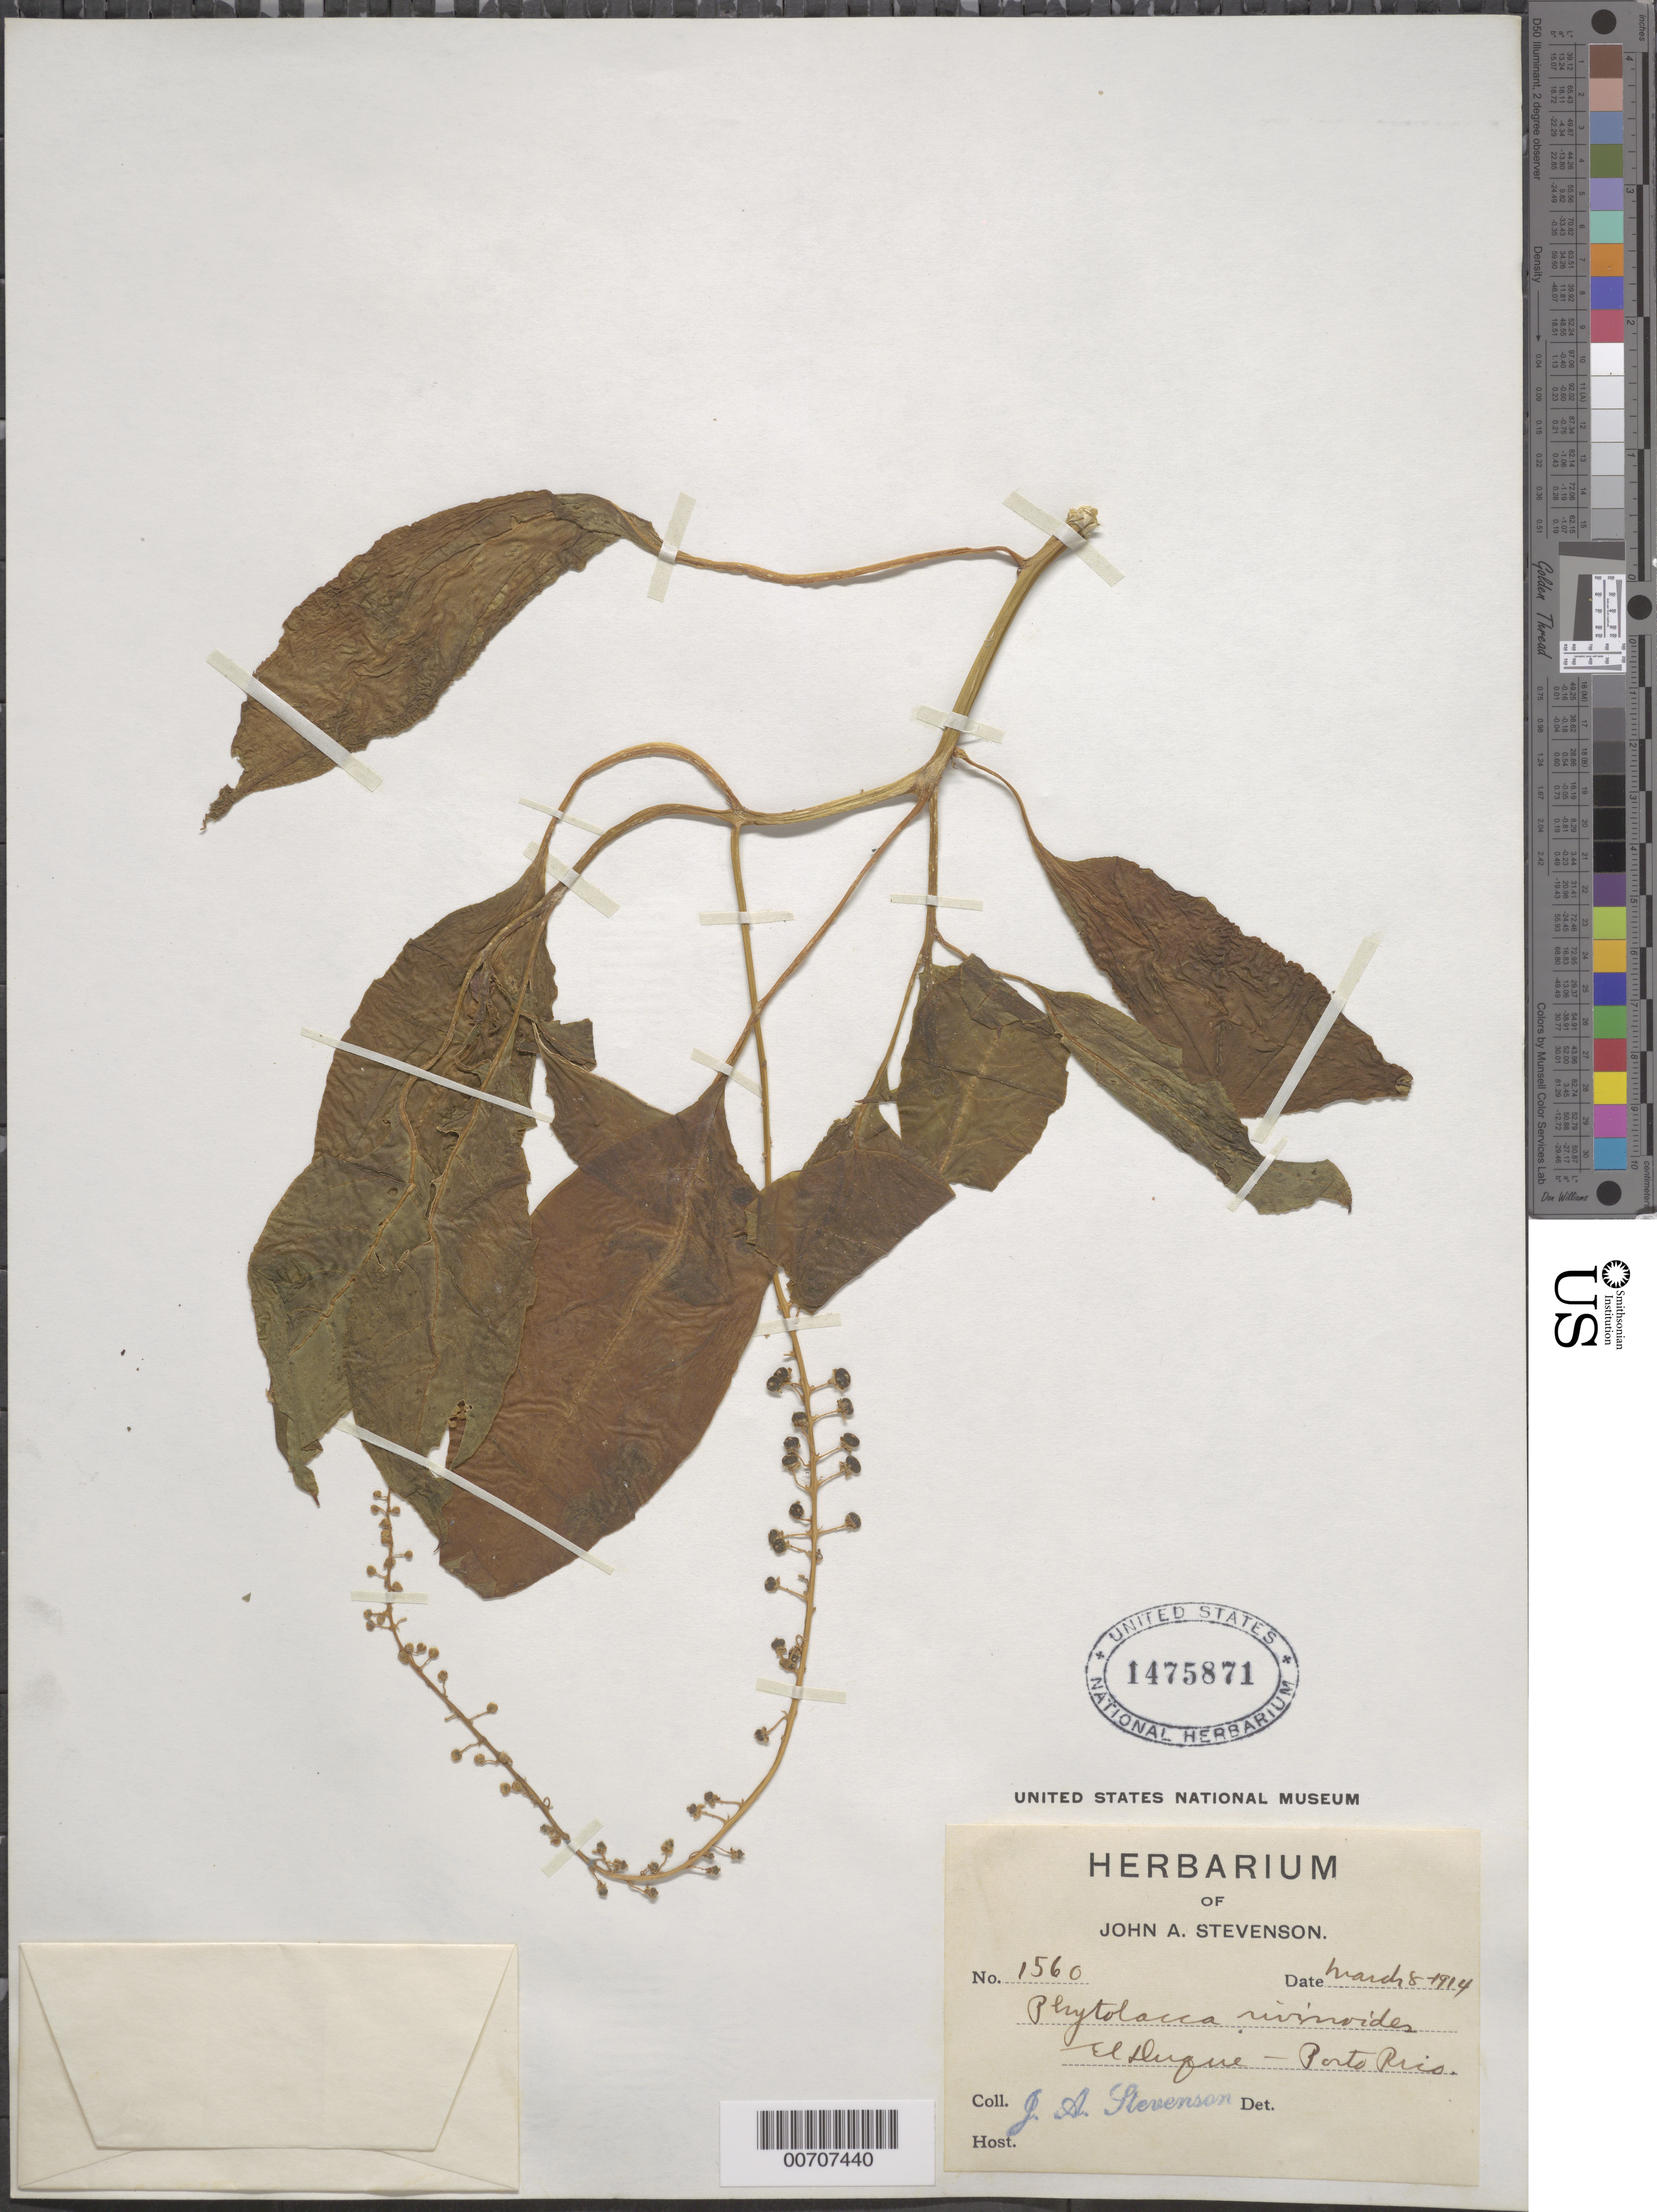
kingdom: Plantae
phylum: Tracheophyta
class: Magnoliopsida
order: Caryophyllales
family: Phytolaccaceae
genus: Phytolacca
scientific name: Phytolacca rivinoides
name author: Kunth & C.D. Bouché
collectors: J. Stevenson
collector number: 1560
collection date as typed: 08 Mar 1914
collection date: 1914-03-08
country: Puerto Rico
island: Greater Antilles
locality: El Duque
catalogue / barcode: US 1475871